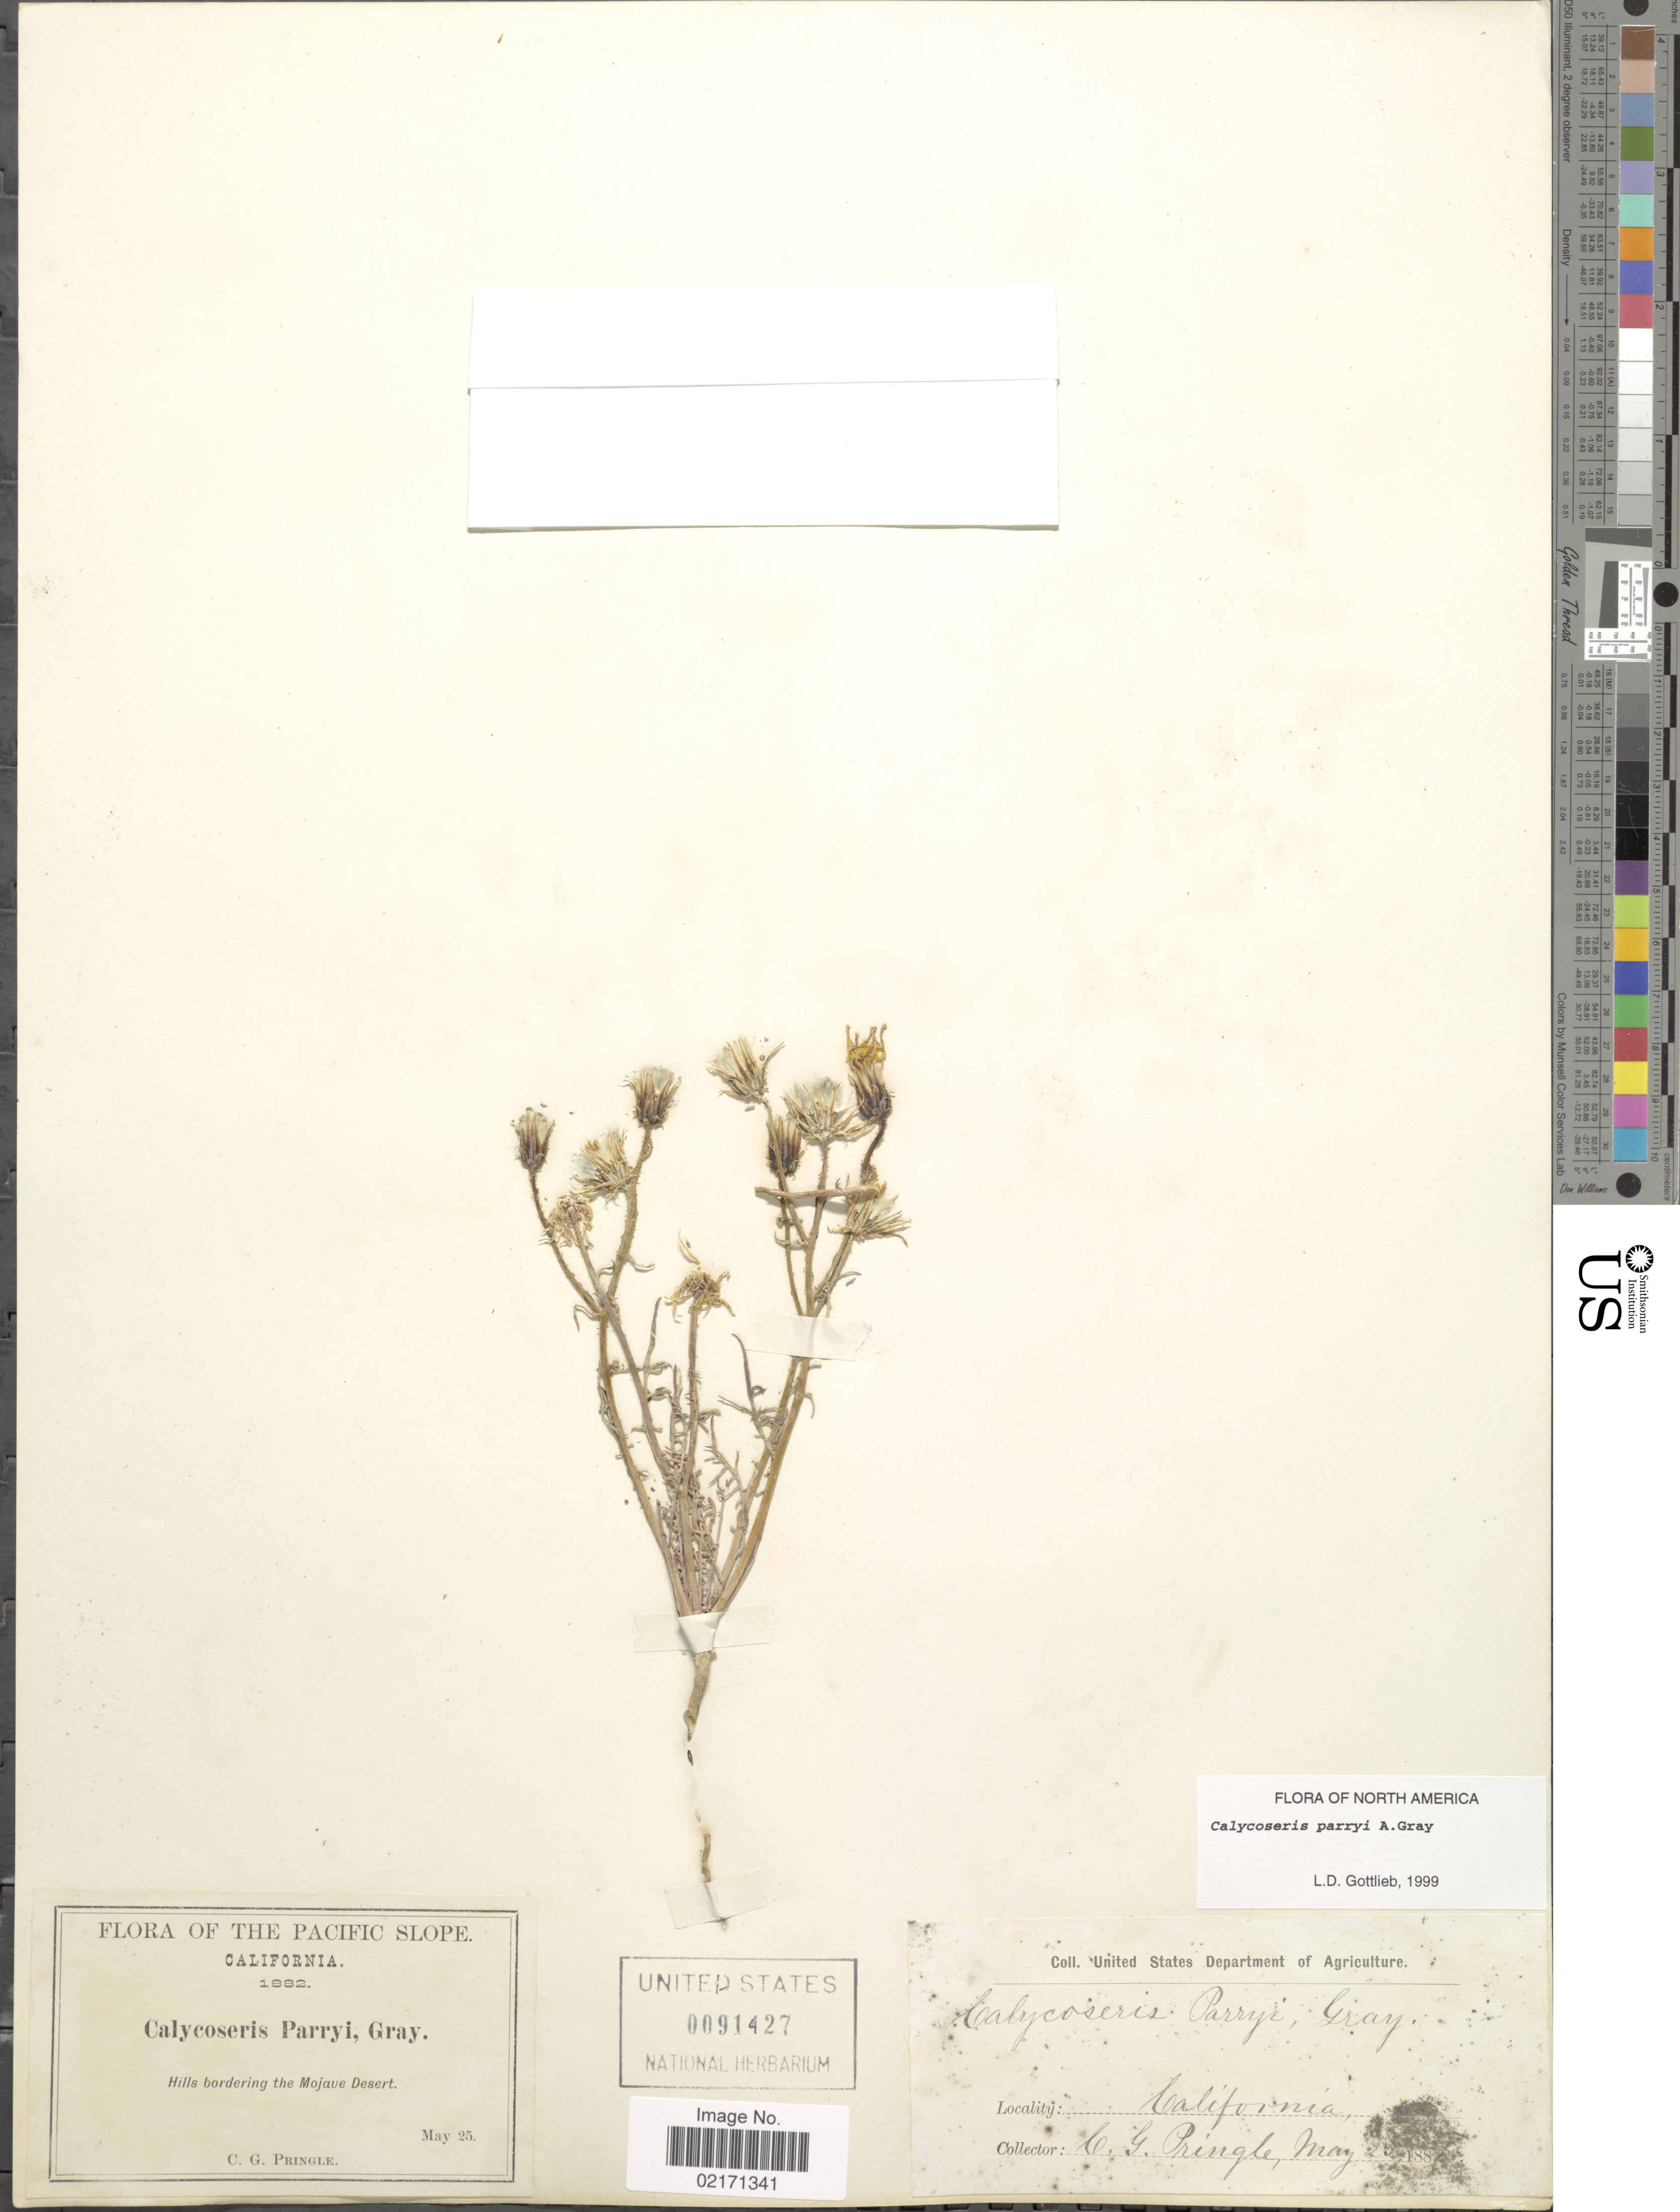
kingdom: Plantae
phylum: Tracheophyta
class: Magnoliopsida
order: Asterales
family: Asteraceae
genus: Calycoseris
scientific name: Calycoseris parryi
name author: A. Gray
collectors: C. G. Pringle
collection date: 1882-05-25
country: United States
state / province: California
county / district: San Bernardino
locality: Pacific Slope. Hills bordering the Mojave Desert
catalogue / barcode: US 91427